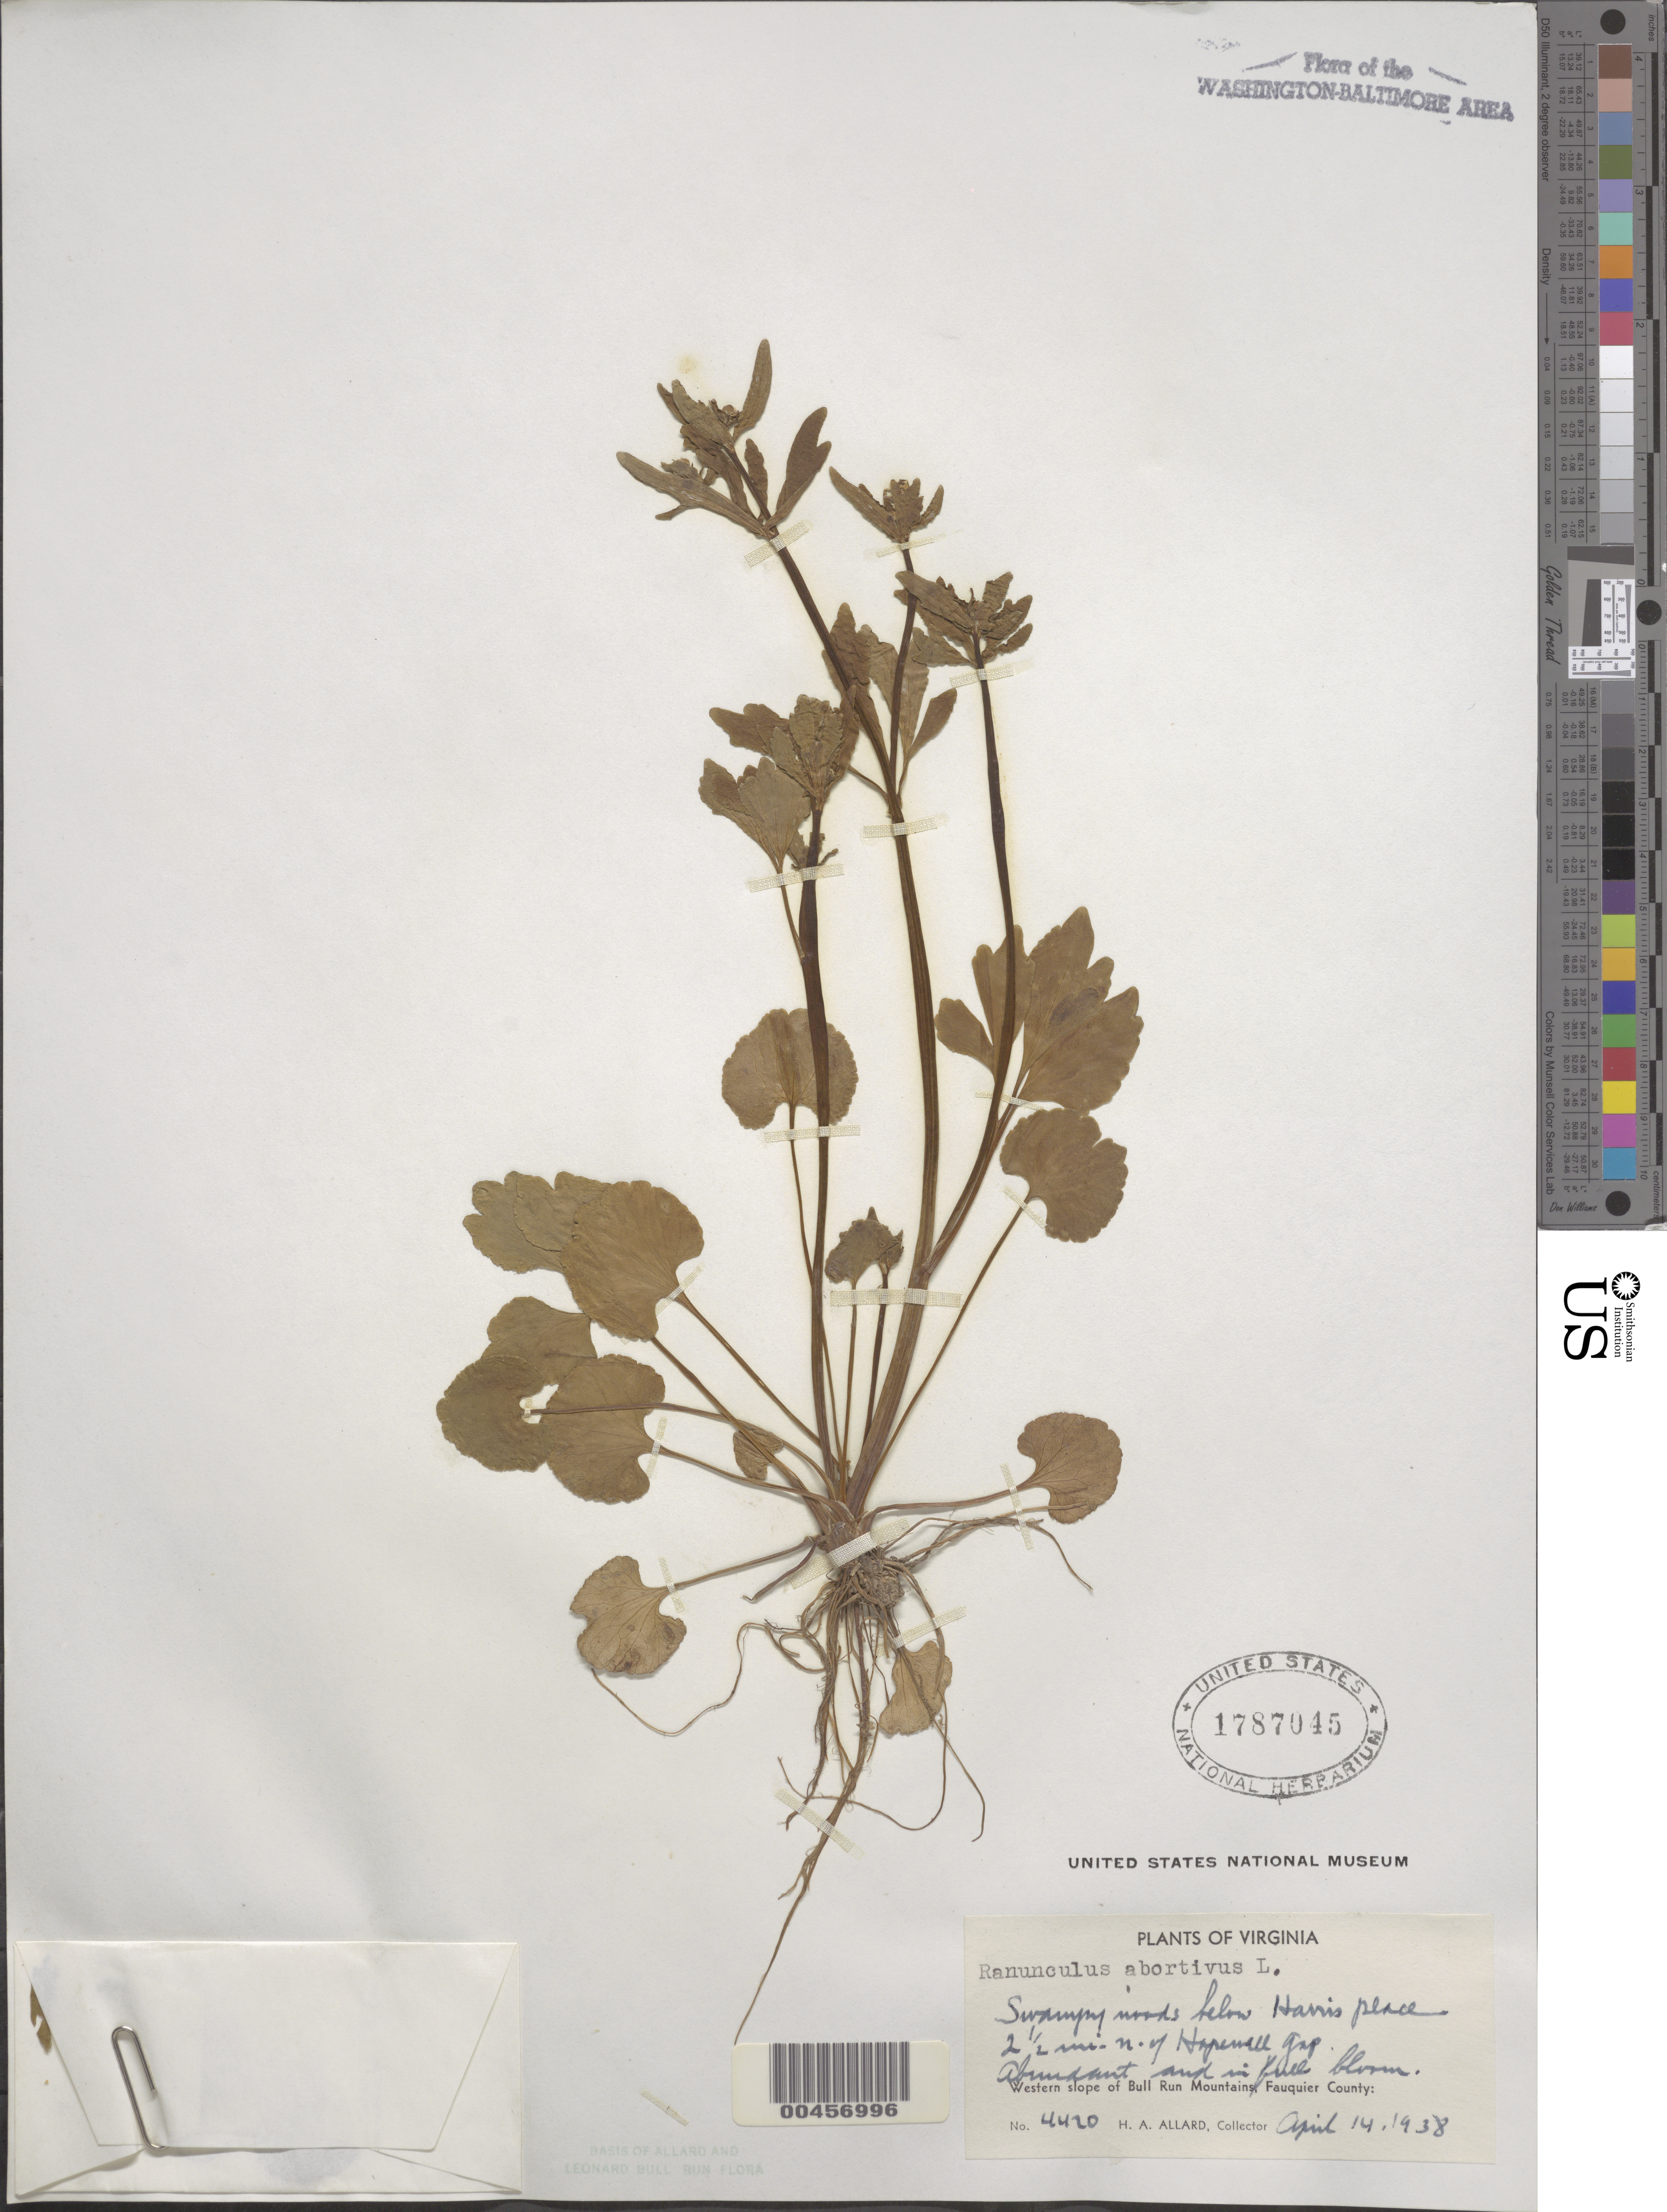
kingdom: Plantae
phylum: Tracheophyta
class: Magnoliopsida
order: Ranunculales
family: Ranunculaceae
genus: Ranunculus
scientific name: Ranunculus abortivus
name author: L.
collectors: H. A. Allard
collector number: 4420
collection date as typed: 14 Apr 1938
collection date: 1938-04-14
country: United States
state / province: Virginia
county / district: Fauquier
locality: N of Hopewell Gap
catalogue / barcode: US 1787045